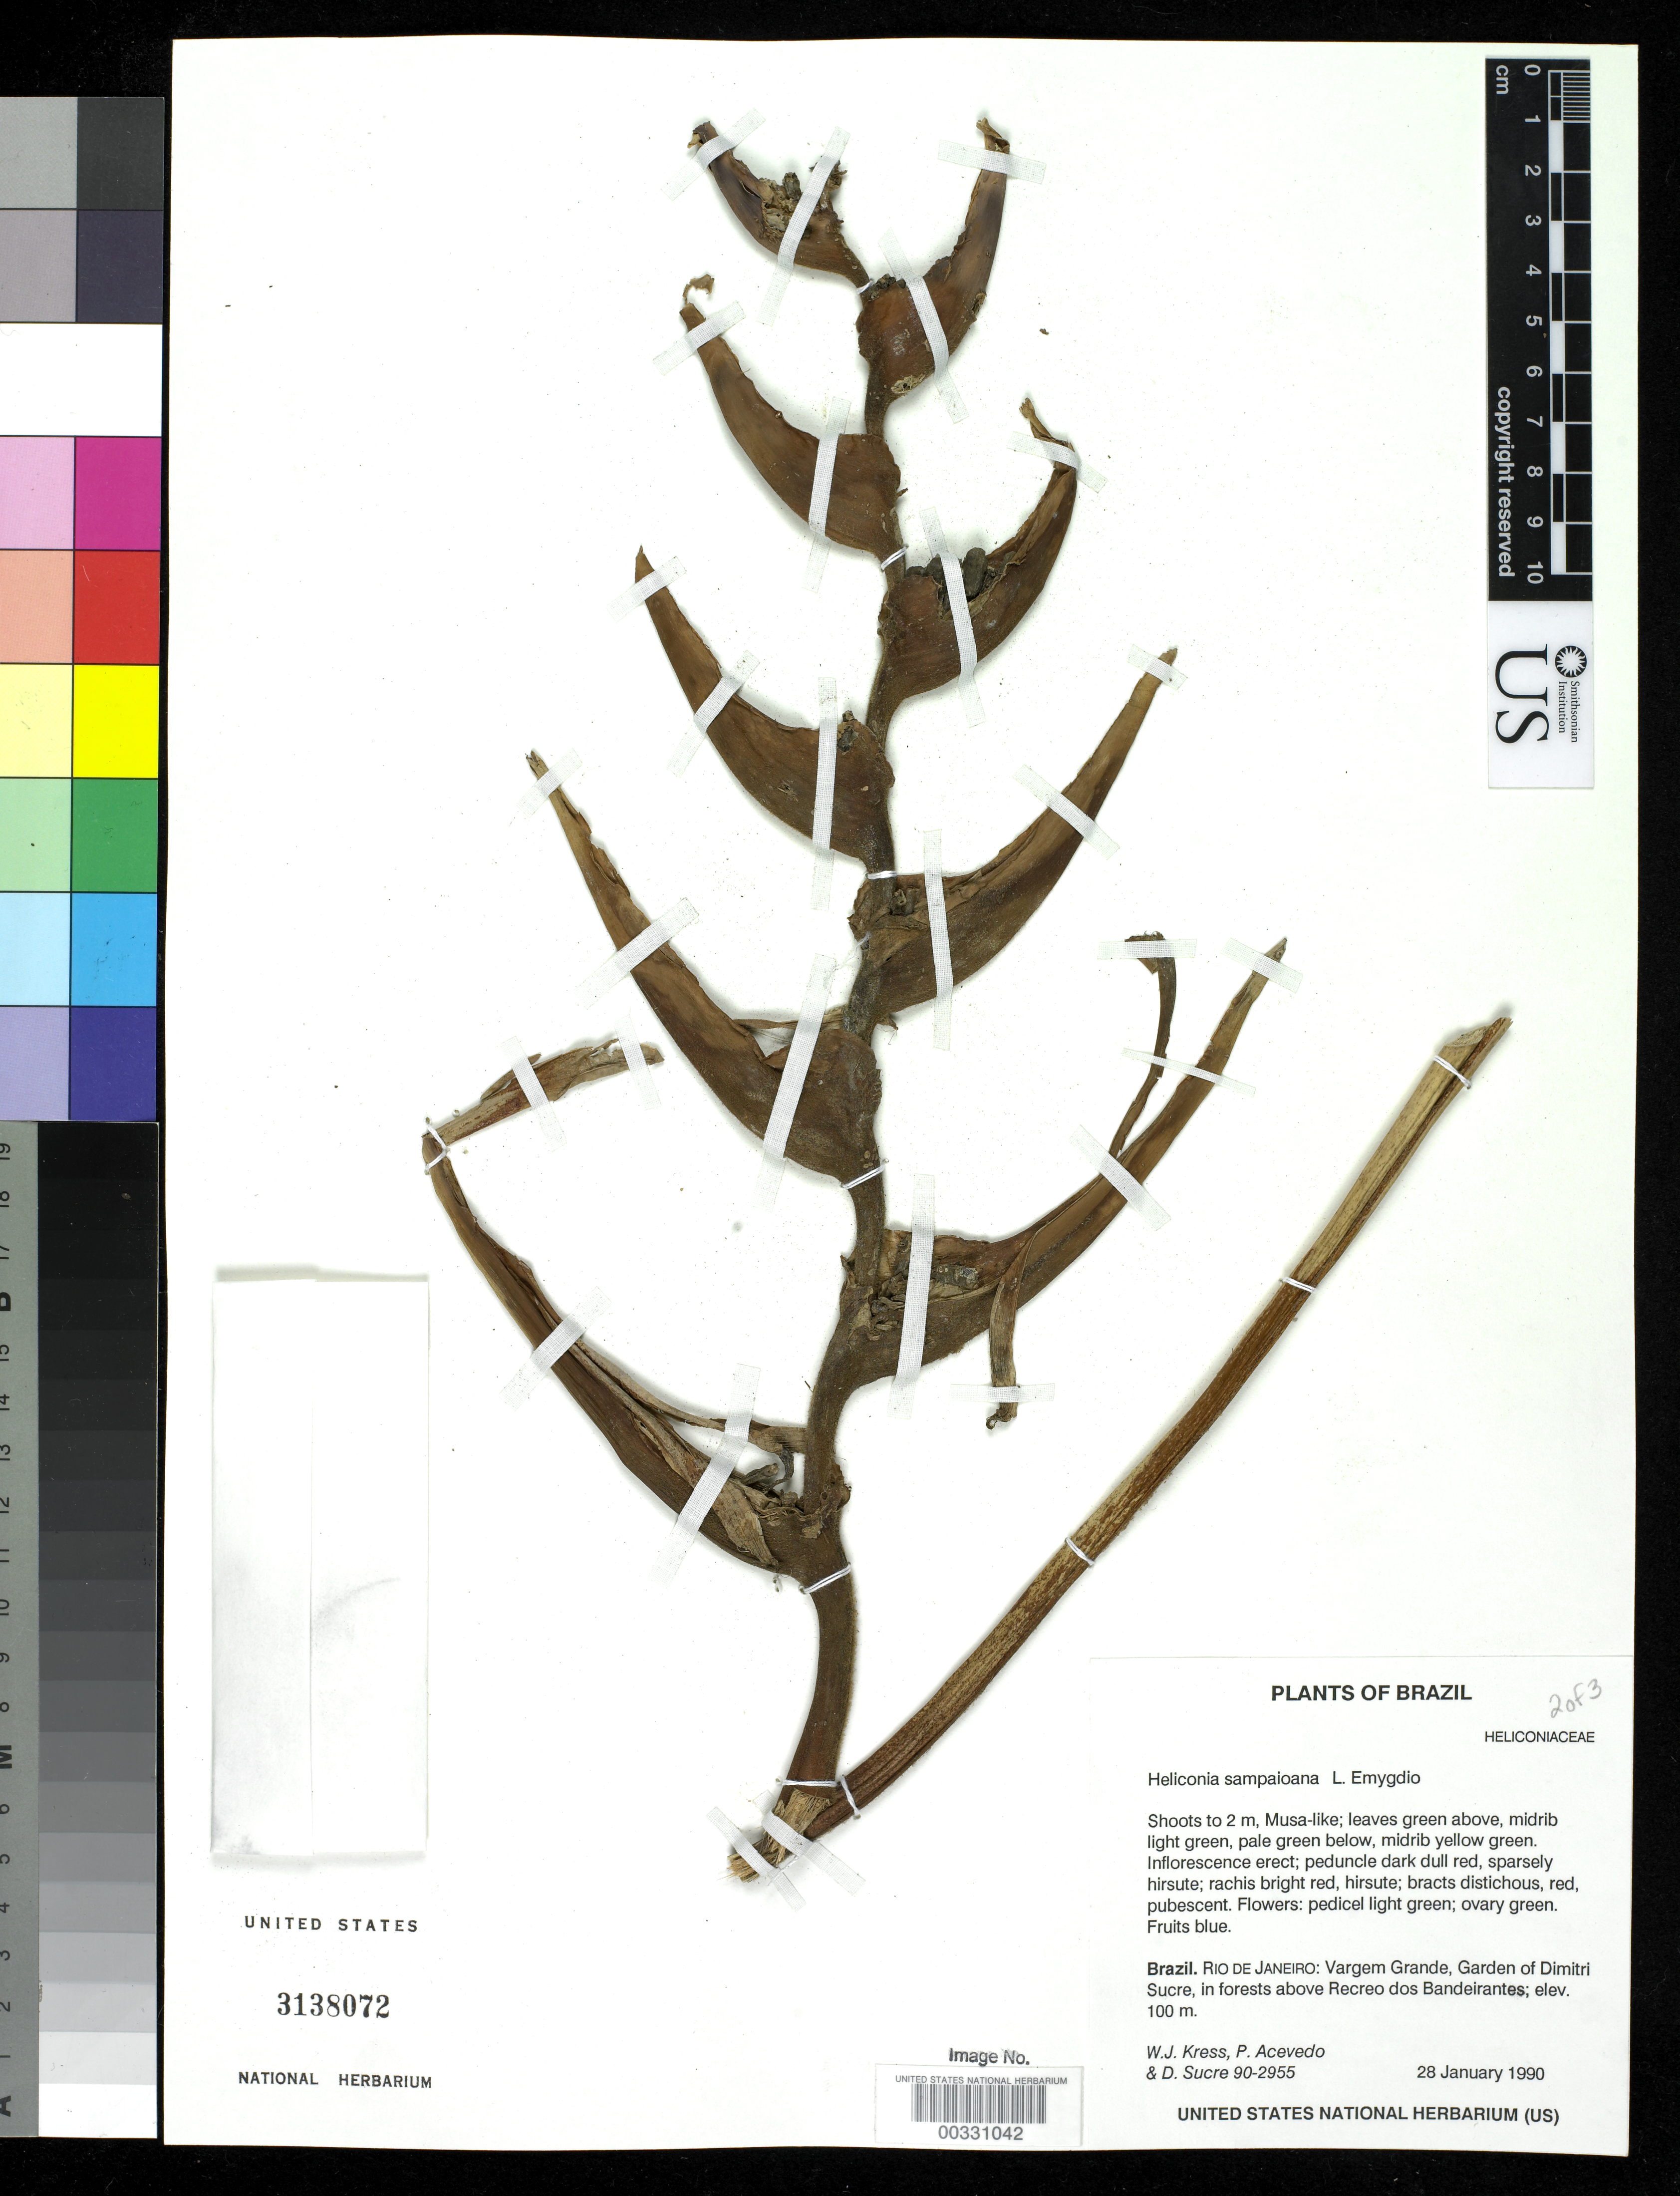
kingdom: Plantae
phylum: Tracheophyta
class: Liliopsida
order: Zingiberales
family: Heliconiaceae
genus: Heliconia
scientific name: Heliconia sampaioana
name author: Emygdio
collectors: W. J. Kress, P. Acevedo-Rodr. & D. Sucre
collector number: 90-2955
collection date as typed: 28 Jan 1990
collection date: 1990-01-28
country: Brazil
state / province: Rio de Janeiro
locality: Vargem grande, garden of dimitri sucre, in forests above recreo dos bandeirantes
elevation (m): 100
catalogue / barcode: US 3138072